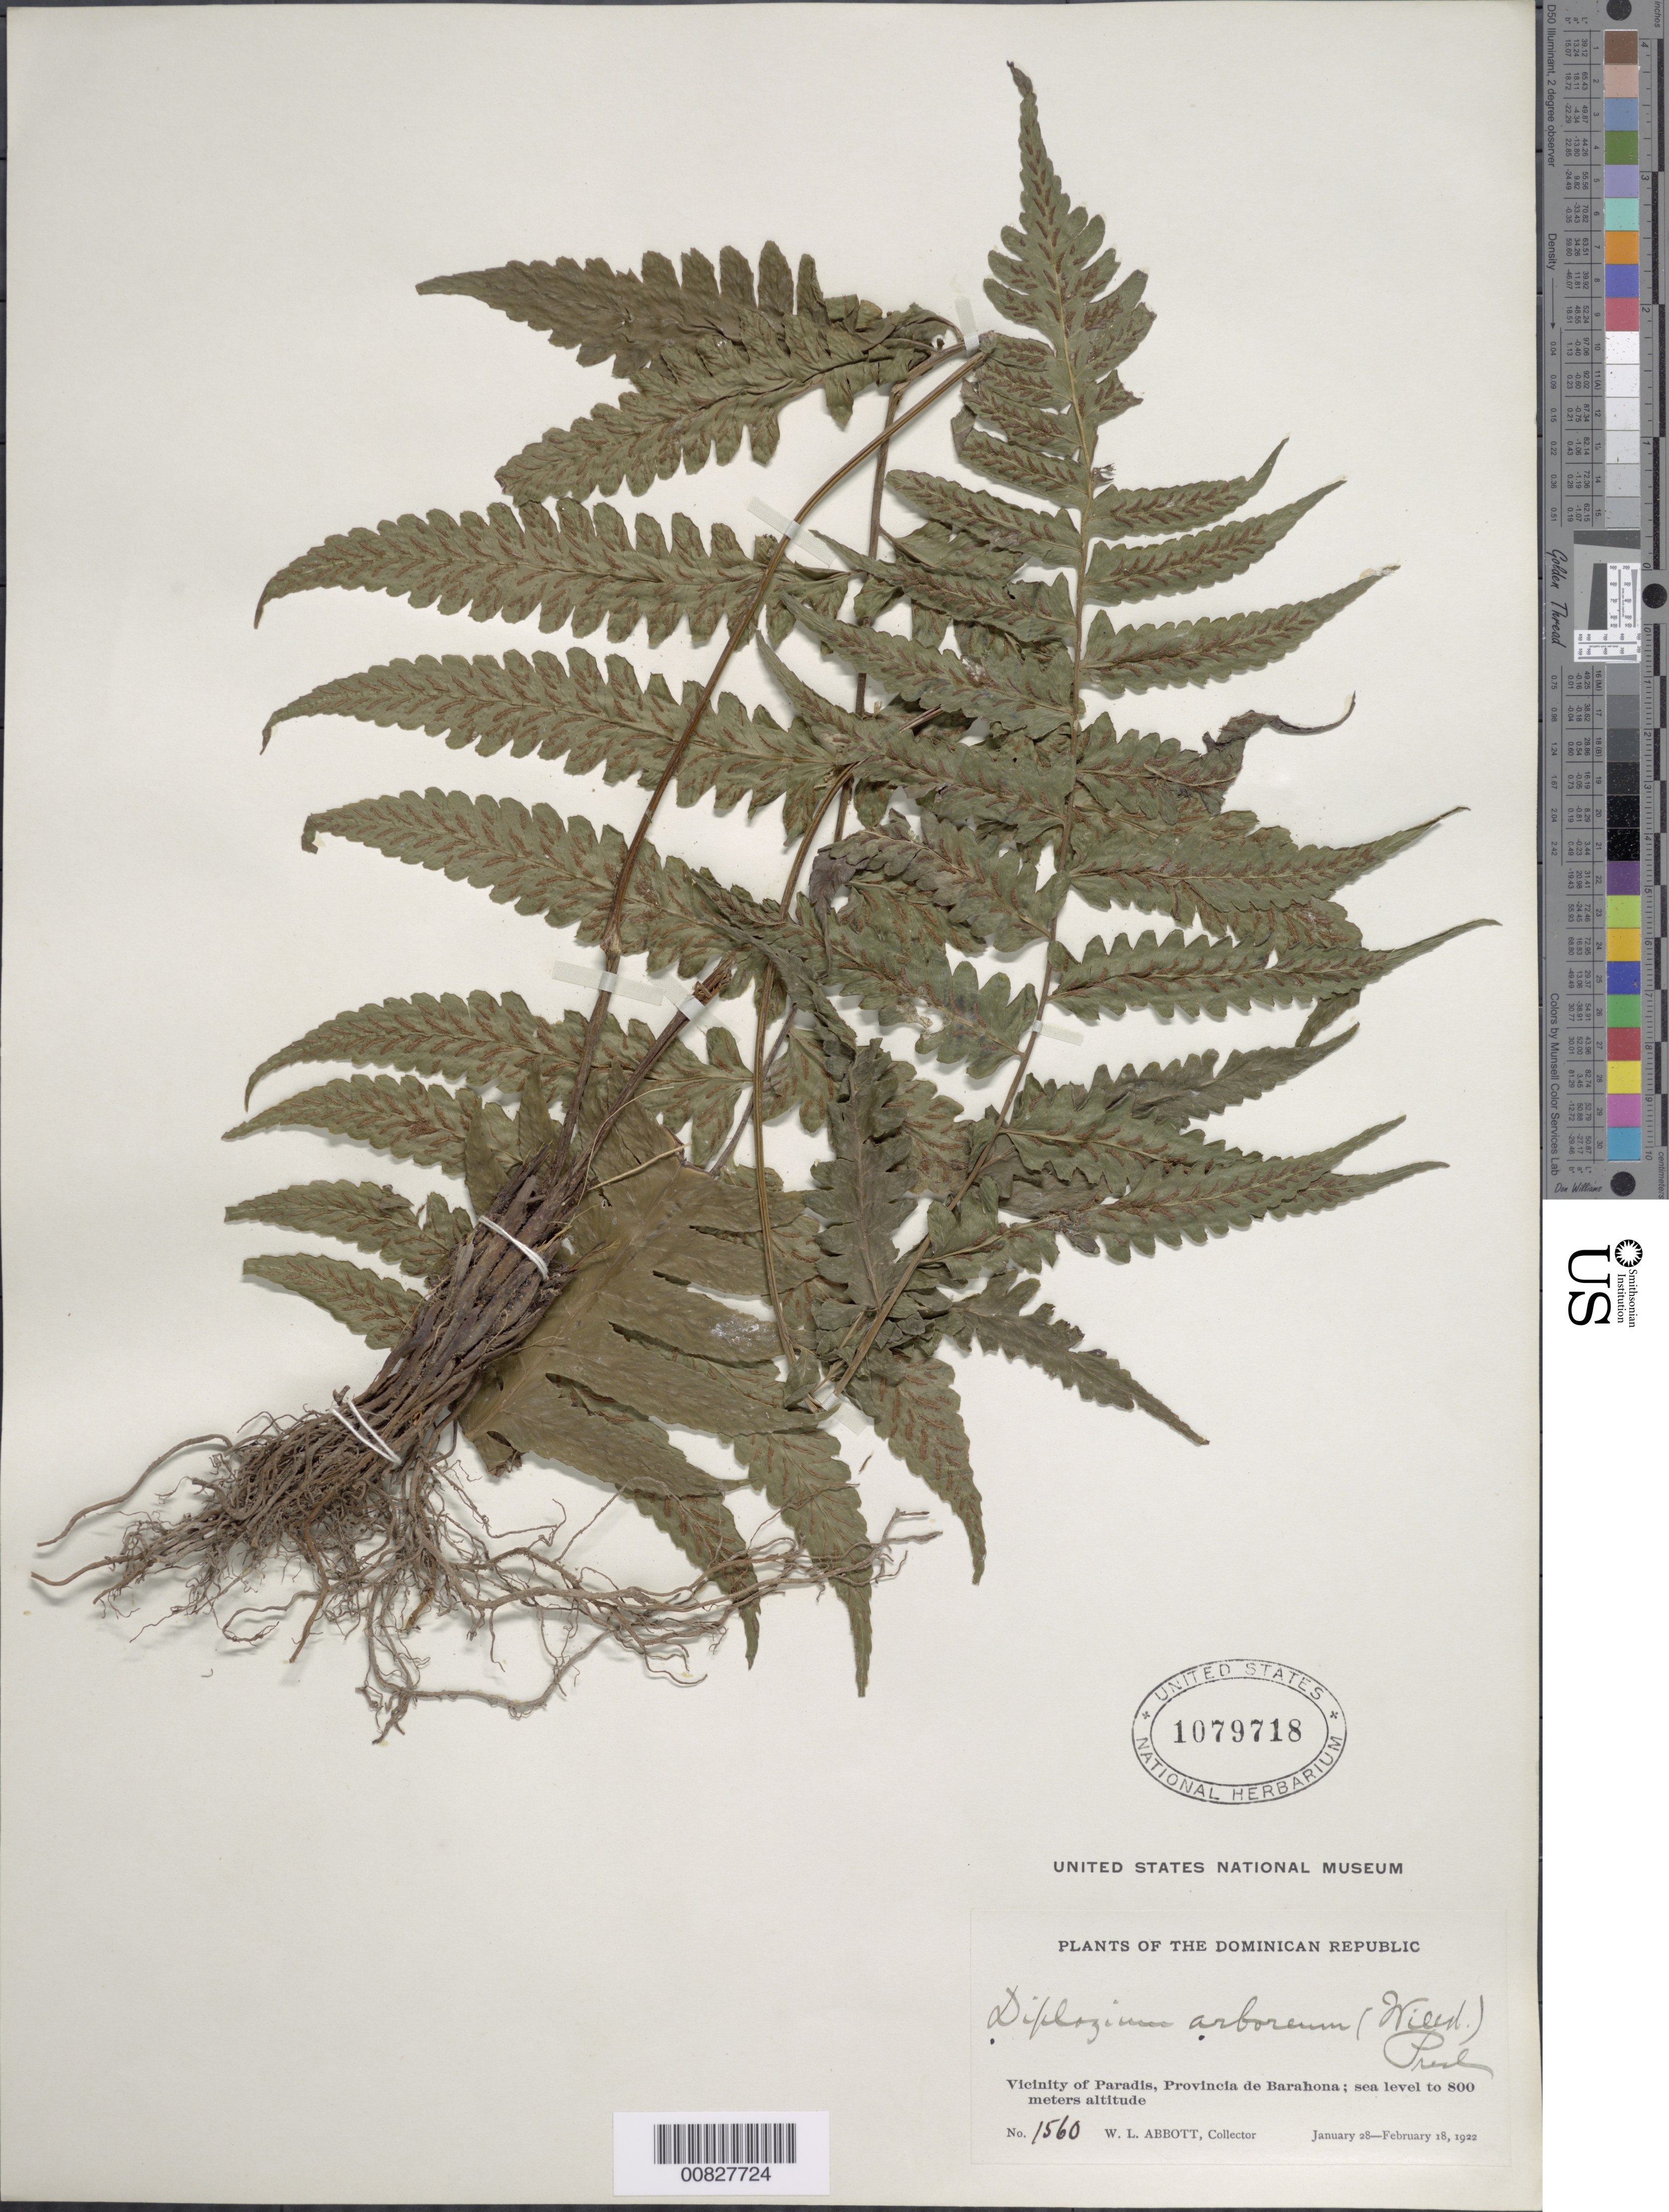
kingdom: Plantae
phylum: Tracheophyta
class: Polypodiopsida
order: Polypodiales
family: Athyriaceae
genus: Diplazium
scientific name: Diplazium cristatum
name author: (Desr.) Alston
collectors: W. L. Abbott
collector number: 1560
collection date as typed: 27 Jan 1922 to 18 Feb 1922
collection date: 1922-01-27/1922-02-18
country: Dominican Republic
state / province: Barahona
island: Hispaniola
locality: Paradis vicinity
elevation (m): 0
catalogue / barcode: US 1079718